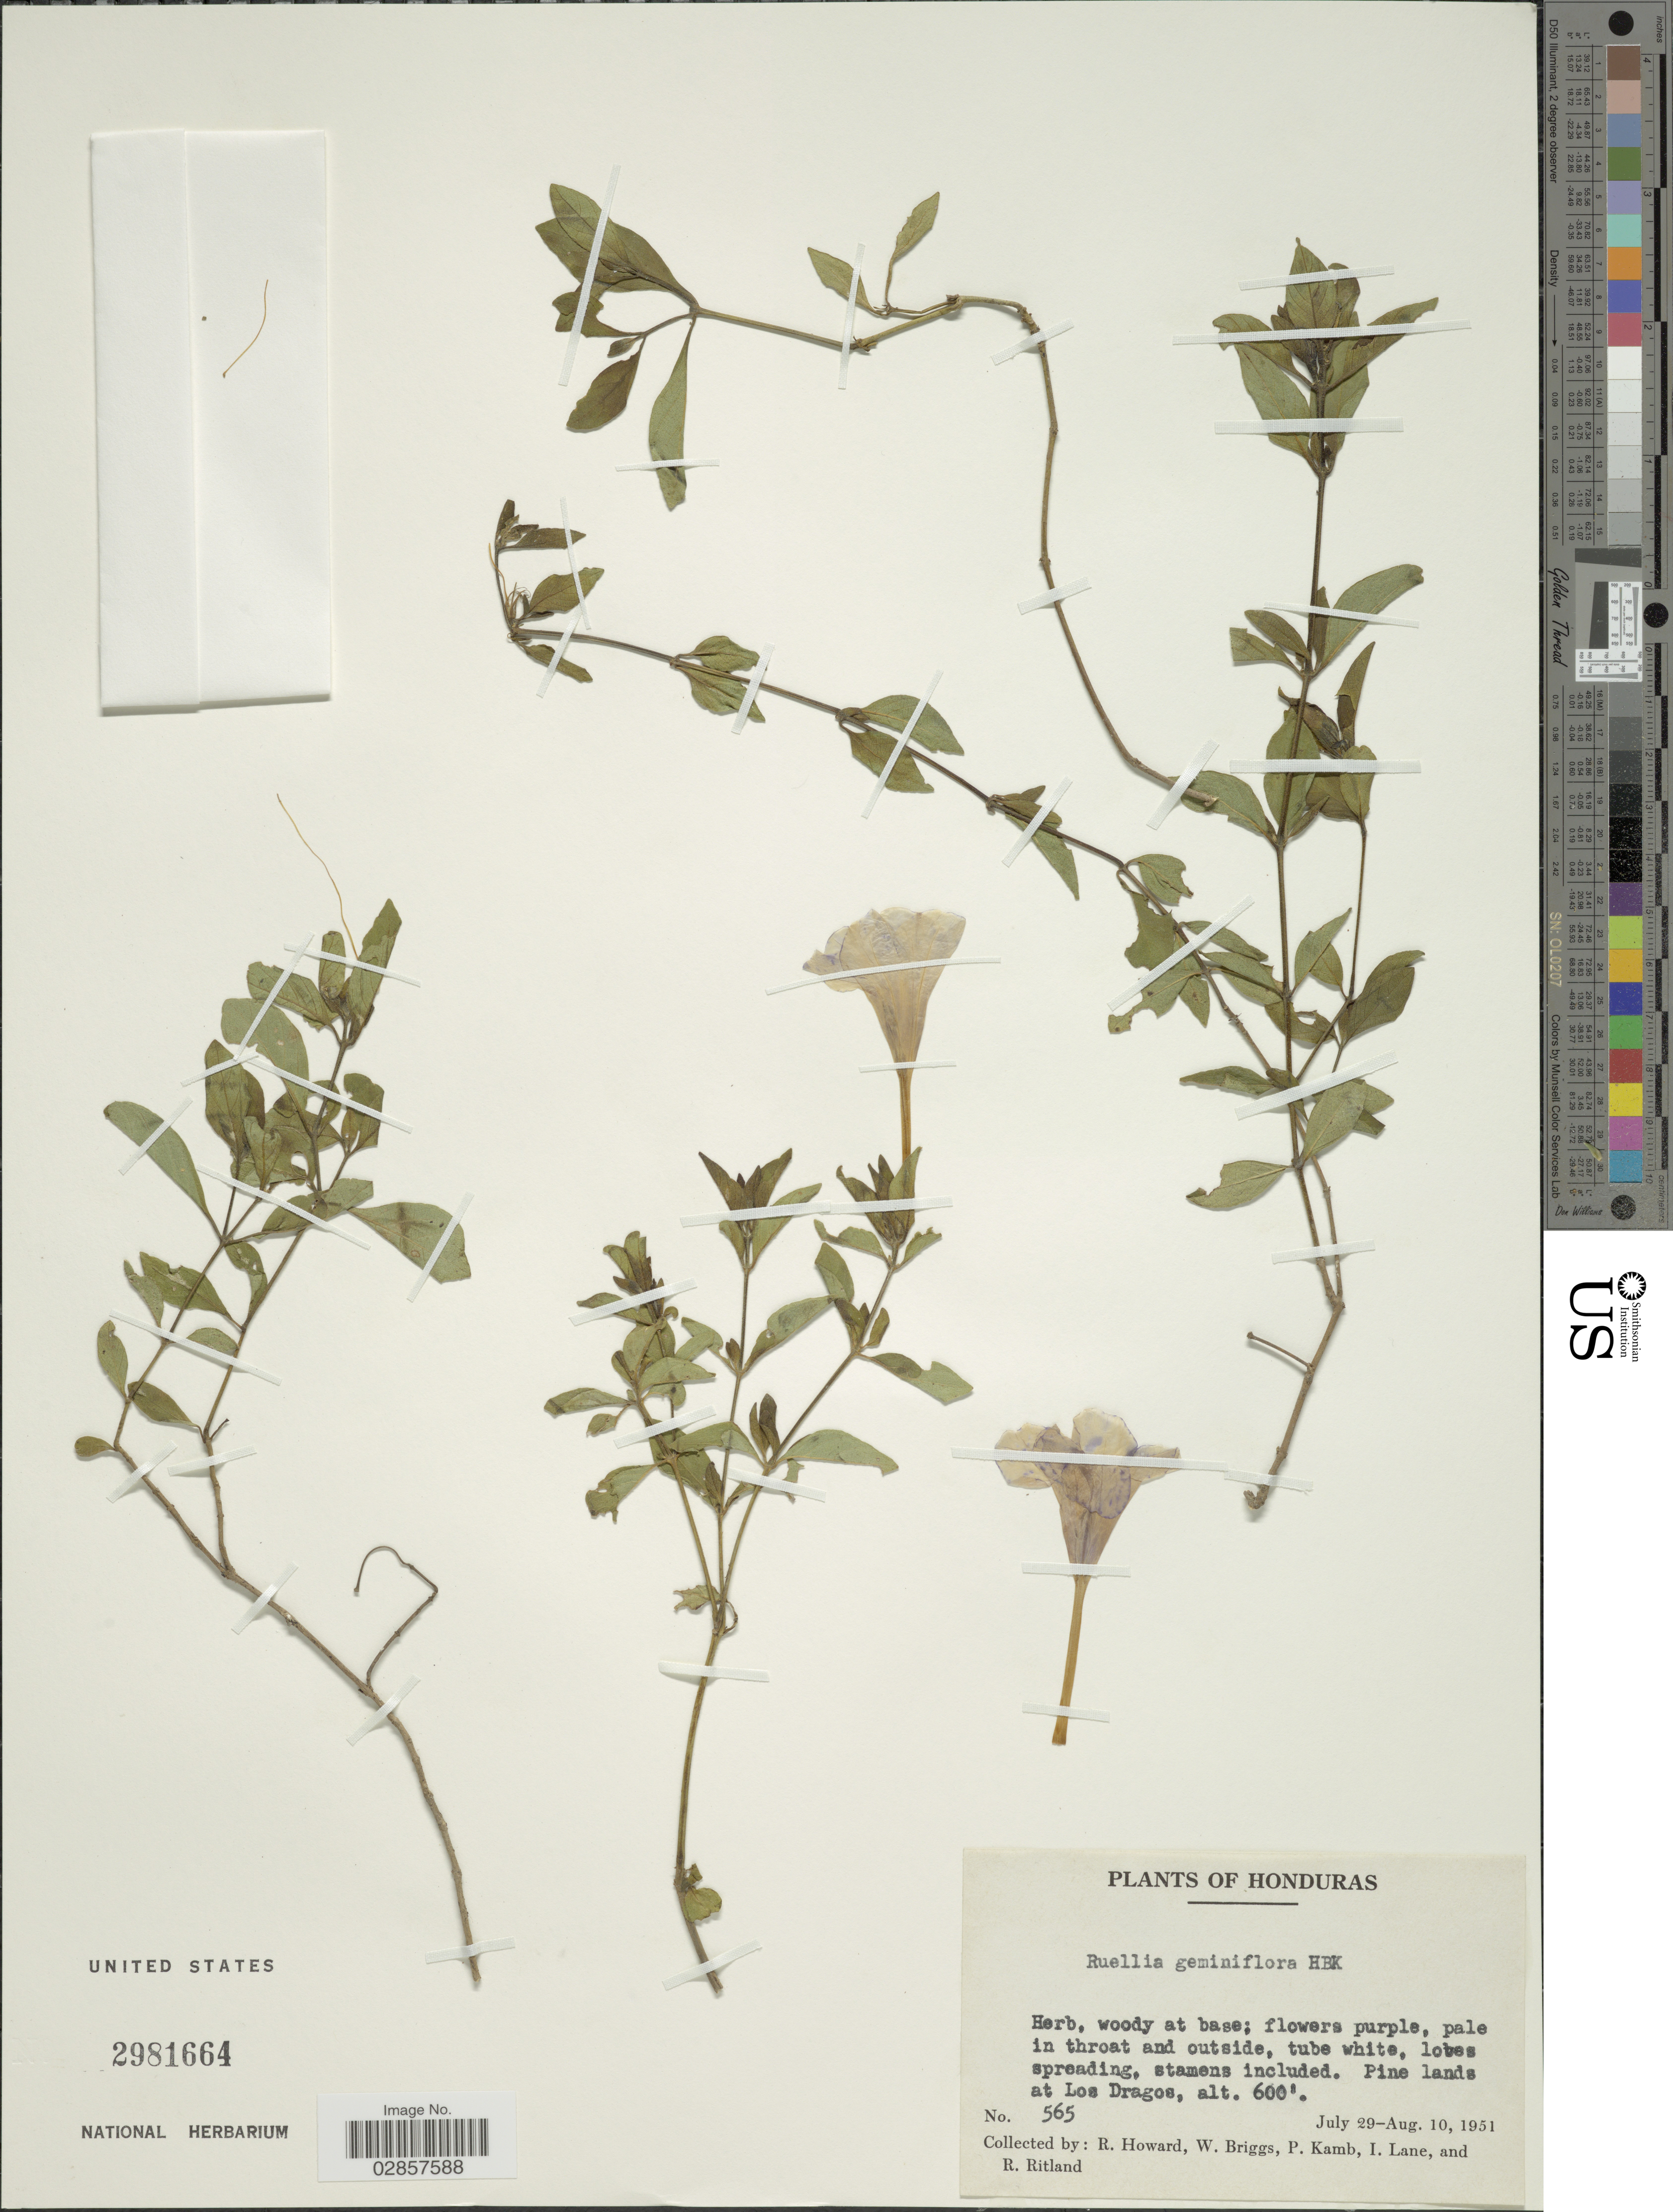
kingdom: Plantae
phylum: Tracheophyta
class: Magnoliopsida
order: Lamiales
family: Acanthaceae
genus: Ruellia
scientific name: Ruellia hookeriana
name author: (Nees) Hemsl.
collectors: R. Howard, W. Briggs, P. Kamb, I. Lane & R. Ritland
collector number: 565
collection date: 1951-07-29/1951-08-10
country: Honduras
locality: Pine lands at Los Dragos.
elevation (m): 183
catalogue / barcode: US 2981664